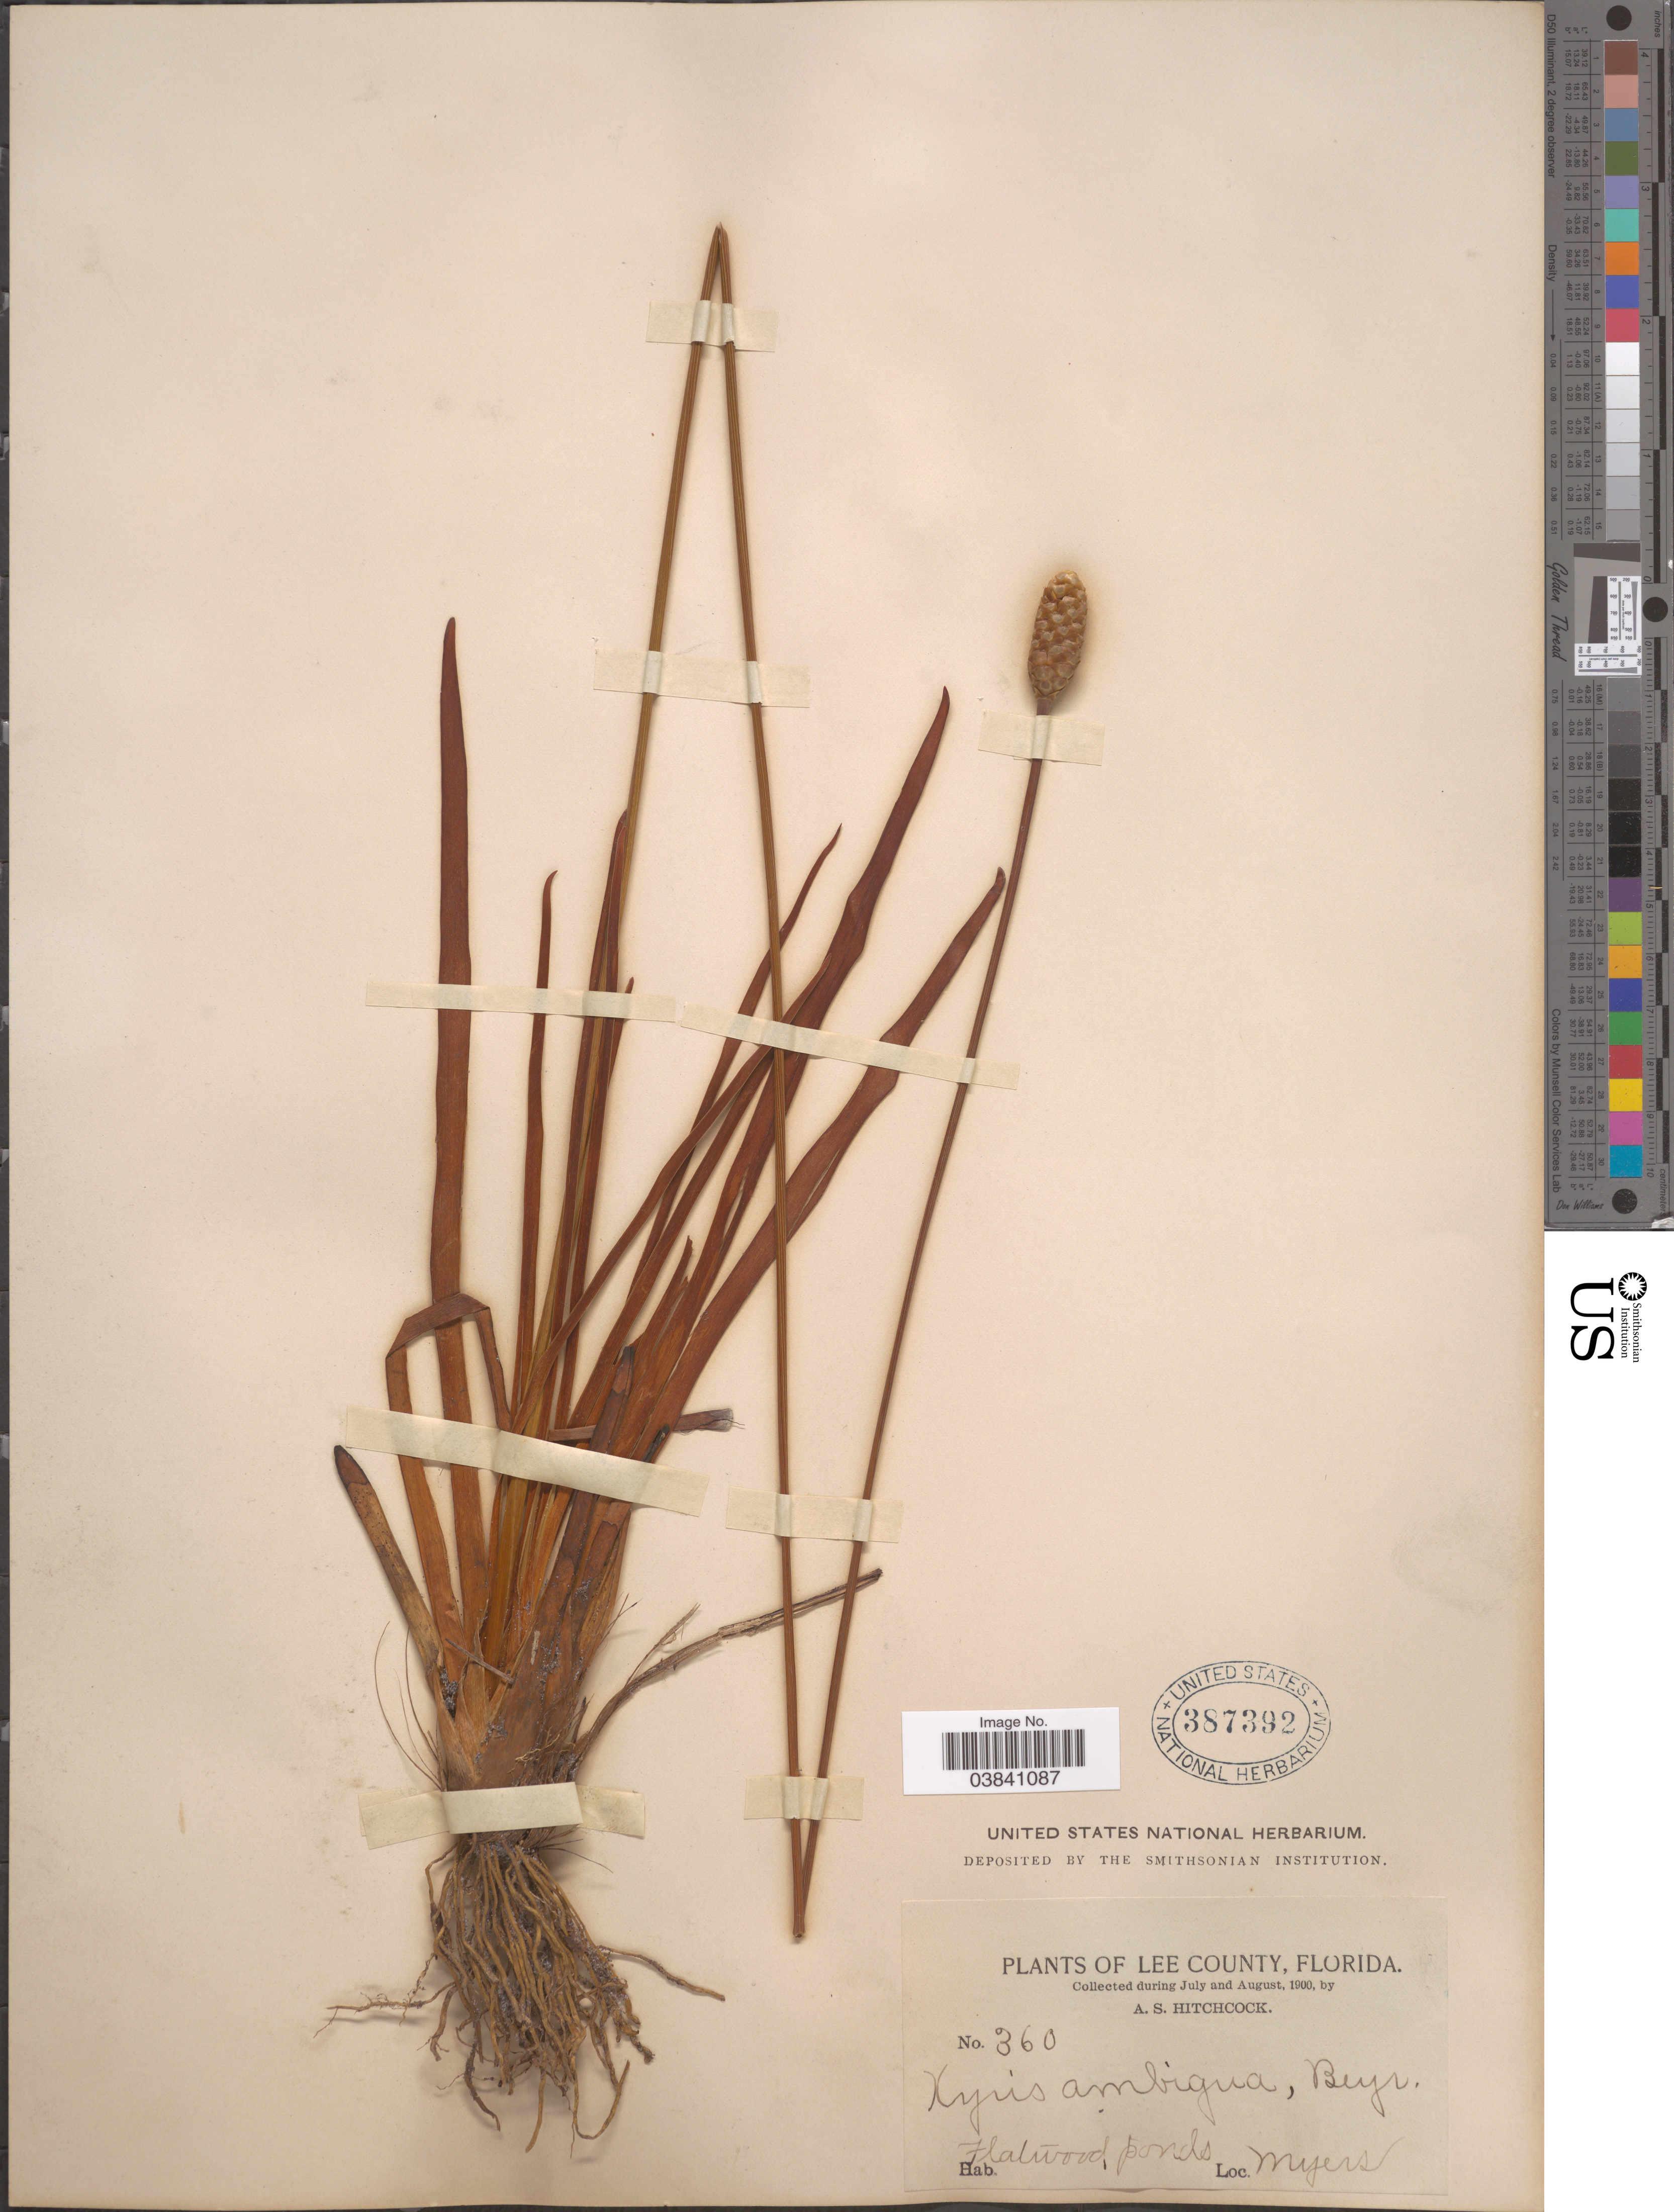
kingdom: Plantae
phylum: Tracheophyta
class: Liliopsida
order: Poales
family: Xyridaceae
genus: Xyris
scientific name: Xyris ambigua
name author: Beyr. ex Kunth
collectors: A. S. Hitchcock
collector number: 360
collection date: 1900-07/1900-08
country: United States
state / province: Florida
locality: Lee County. Flatwood, ponds. Myers.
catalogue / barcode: US 387392